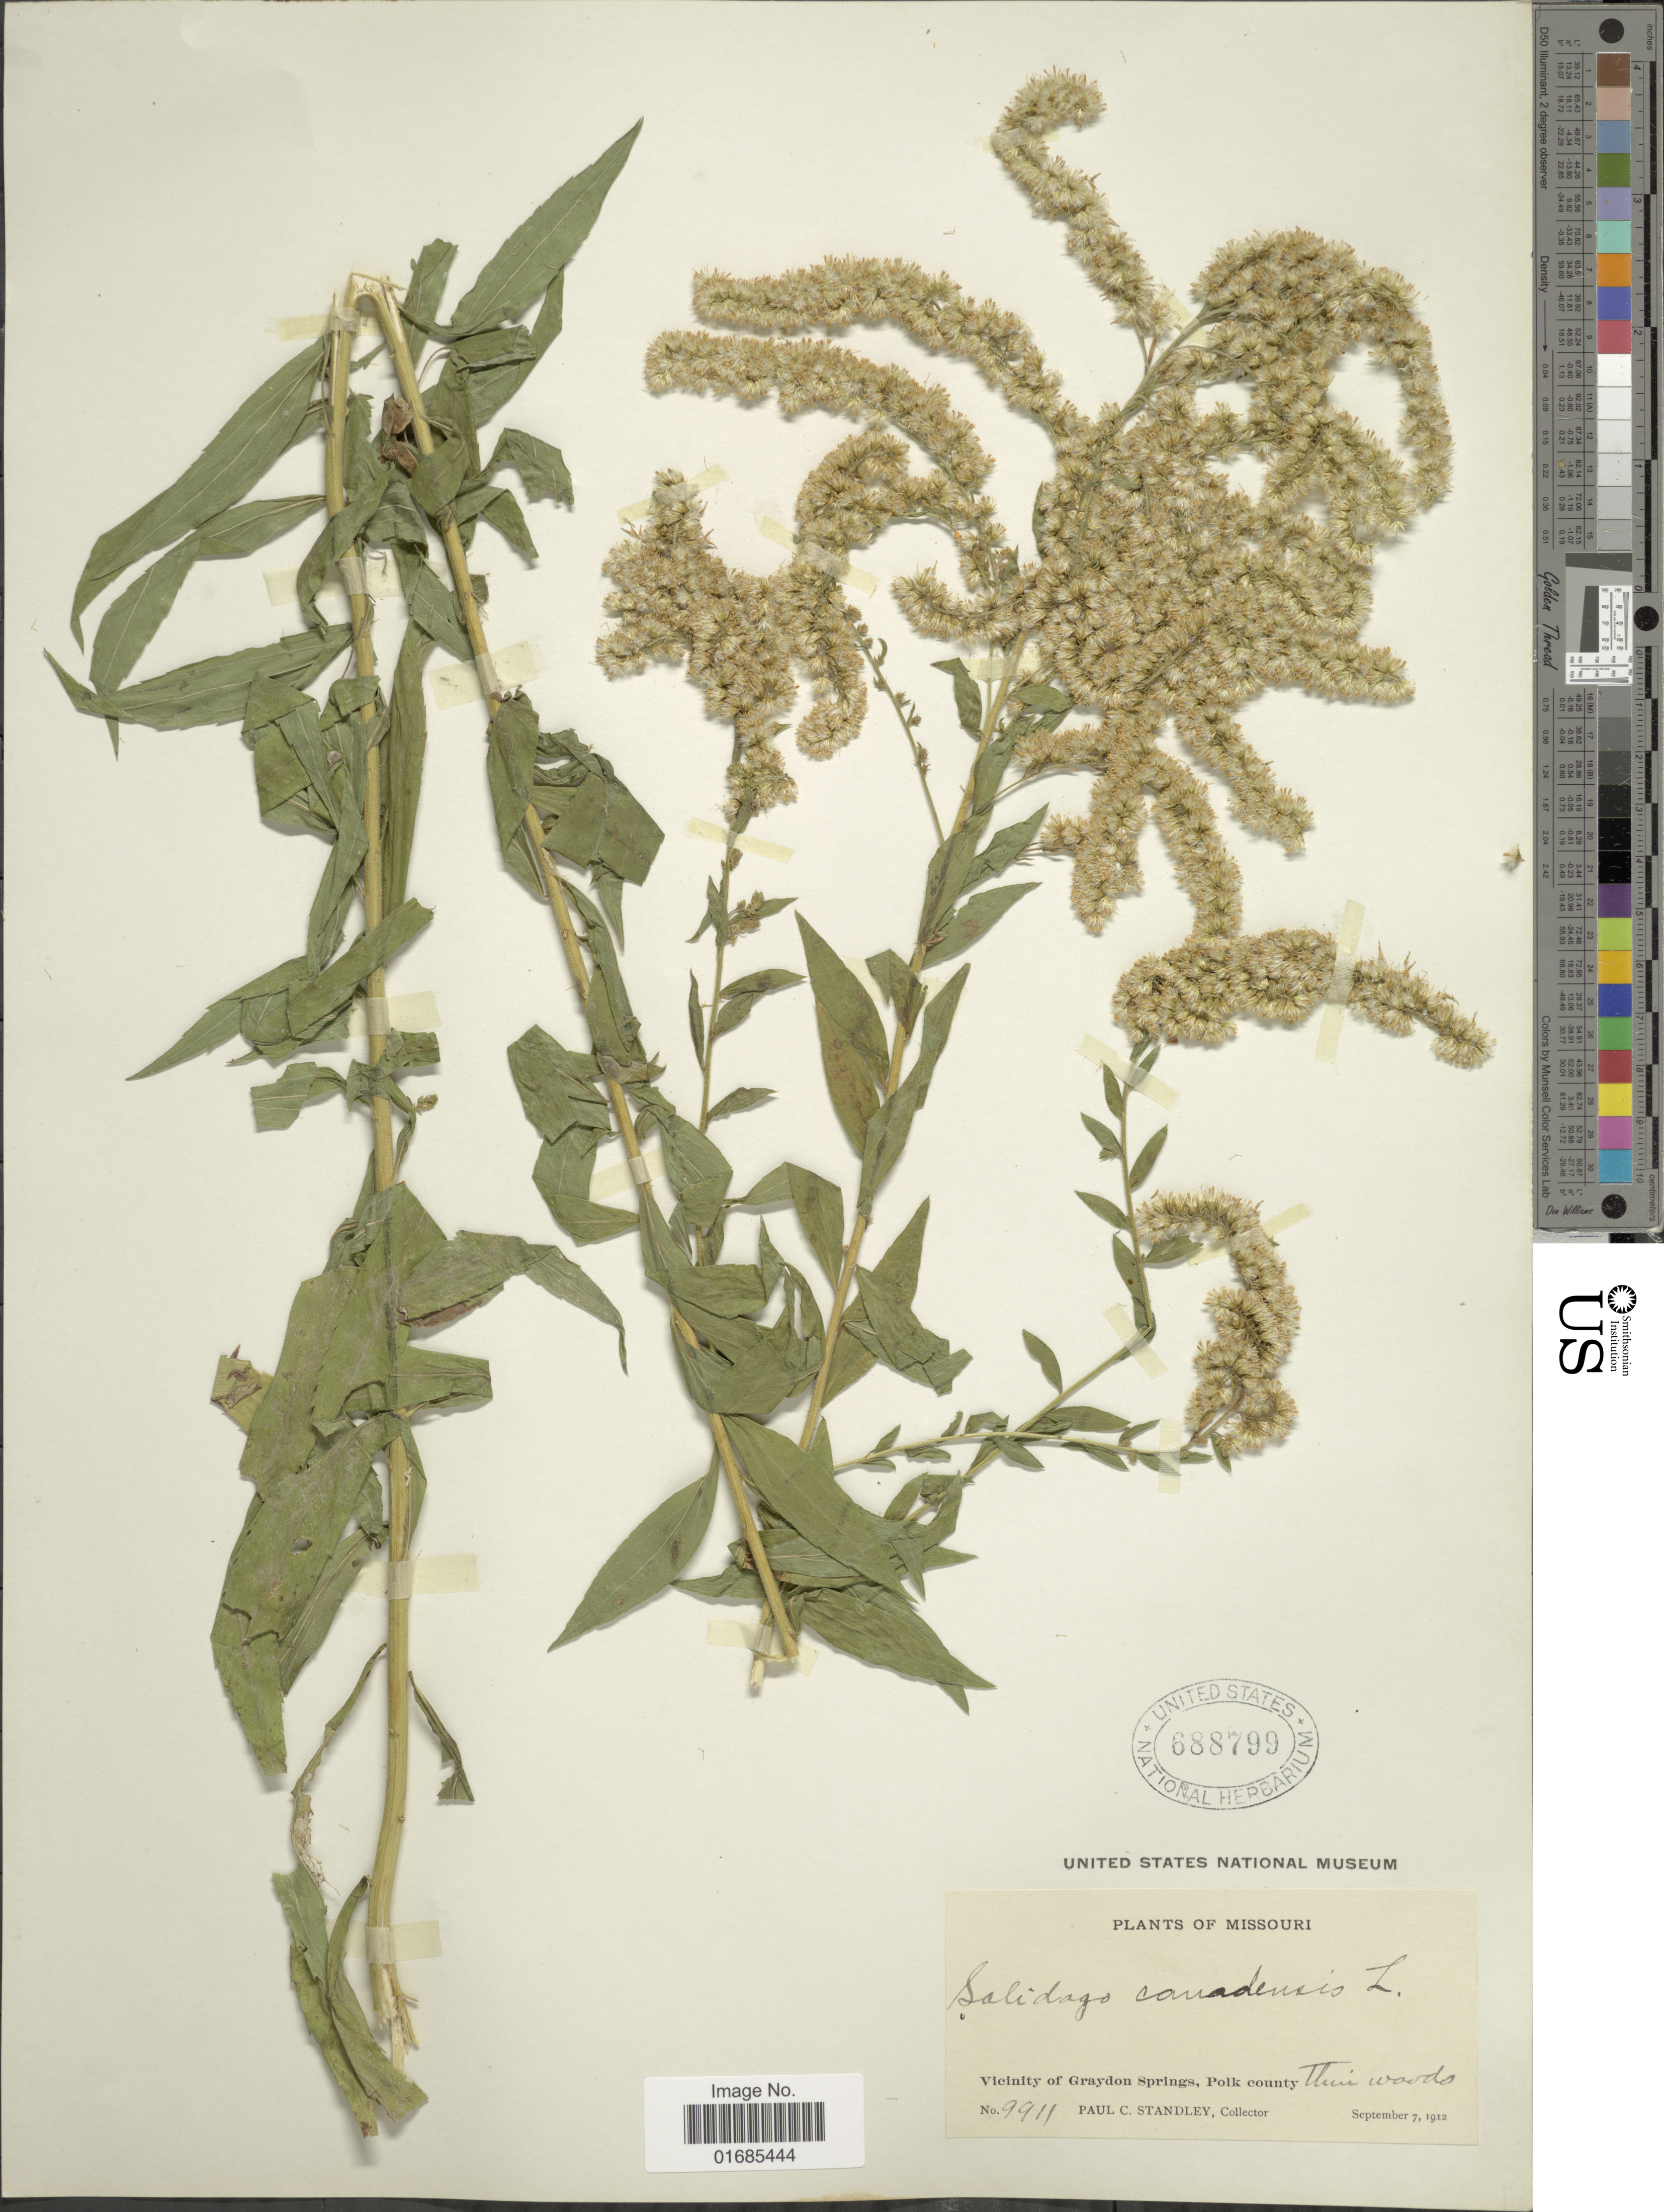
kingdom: Plantae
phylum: Tracheophyta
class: Magnoliopsida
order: Asterales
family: Asteraceae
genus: Solidago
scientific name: Solidago canadensis var. gilvocanescens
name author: Rydb.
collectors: P. C. Standley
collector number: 9911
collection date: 1912-09-07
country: United States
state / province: Missouri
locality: Vicinity of Graydon Springs, Polk county, thin woods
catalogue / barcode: US 688799